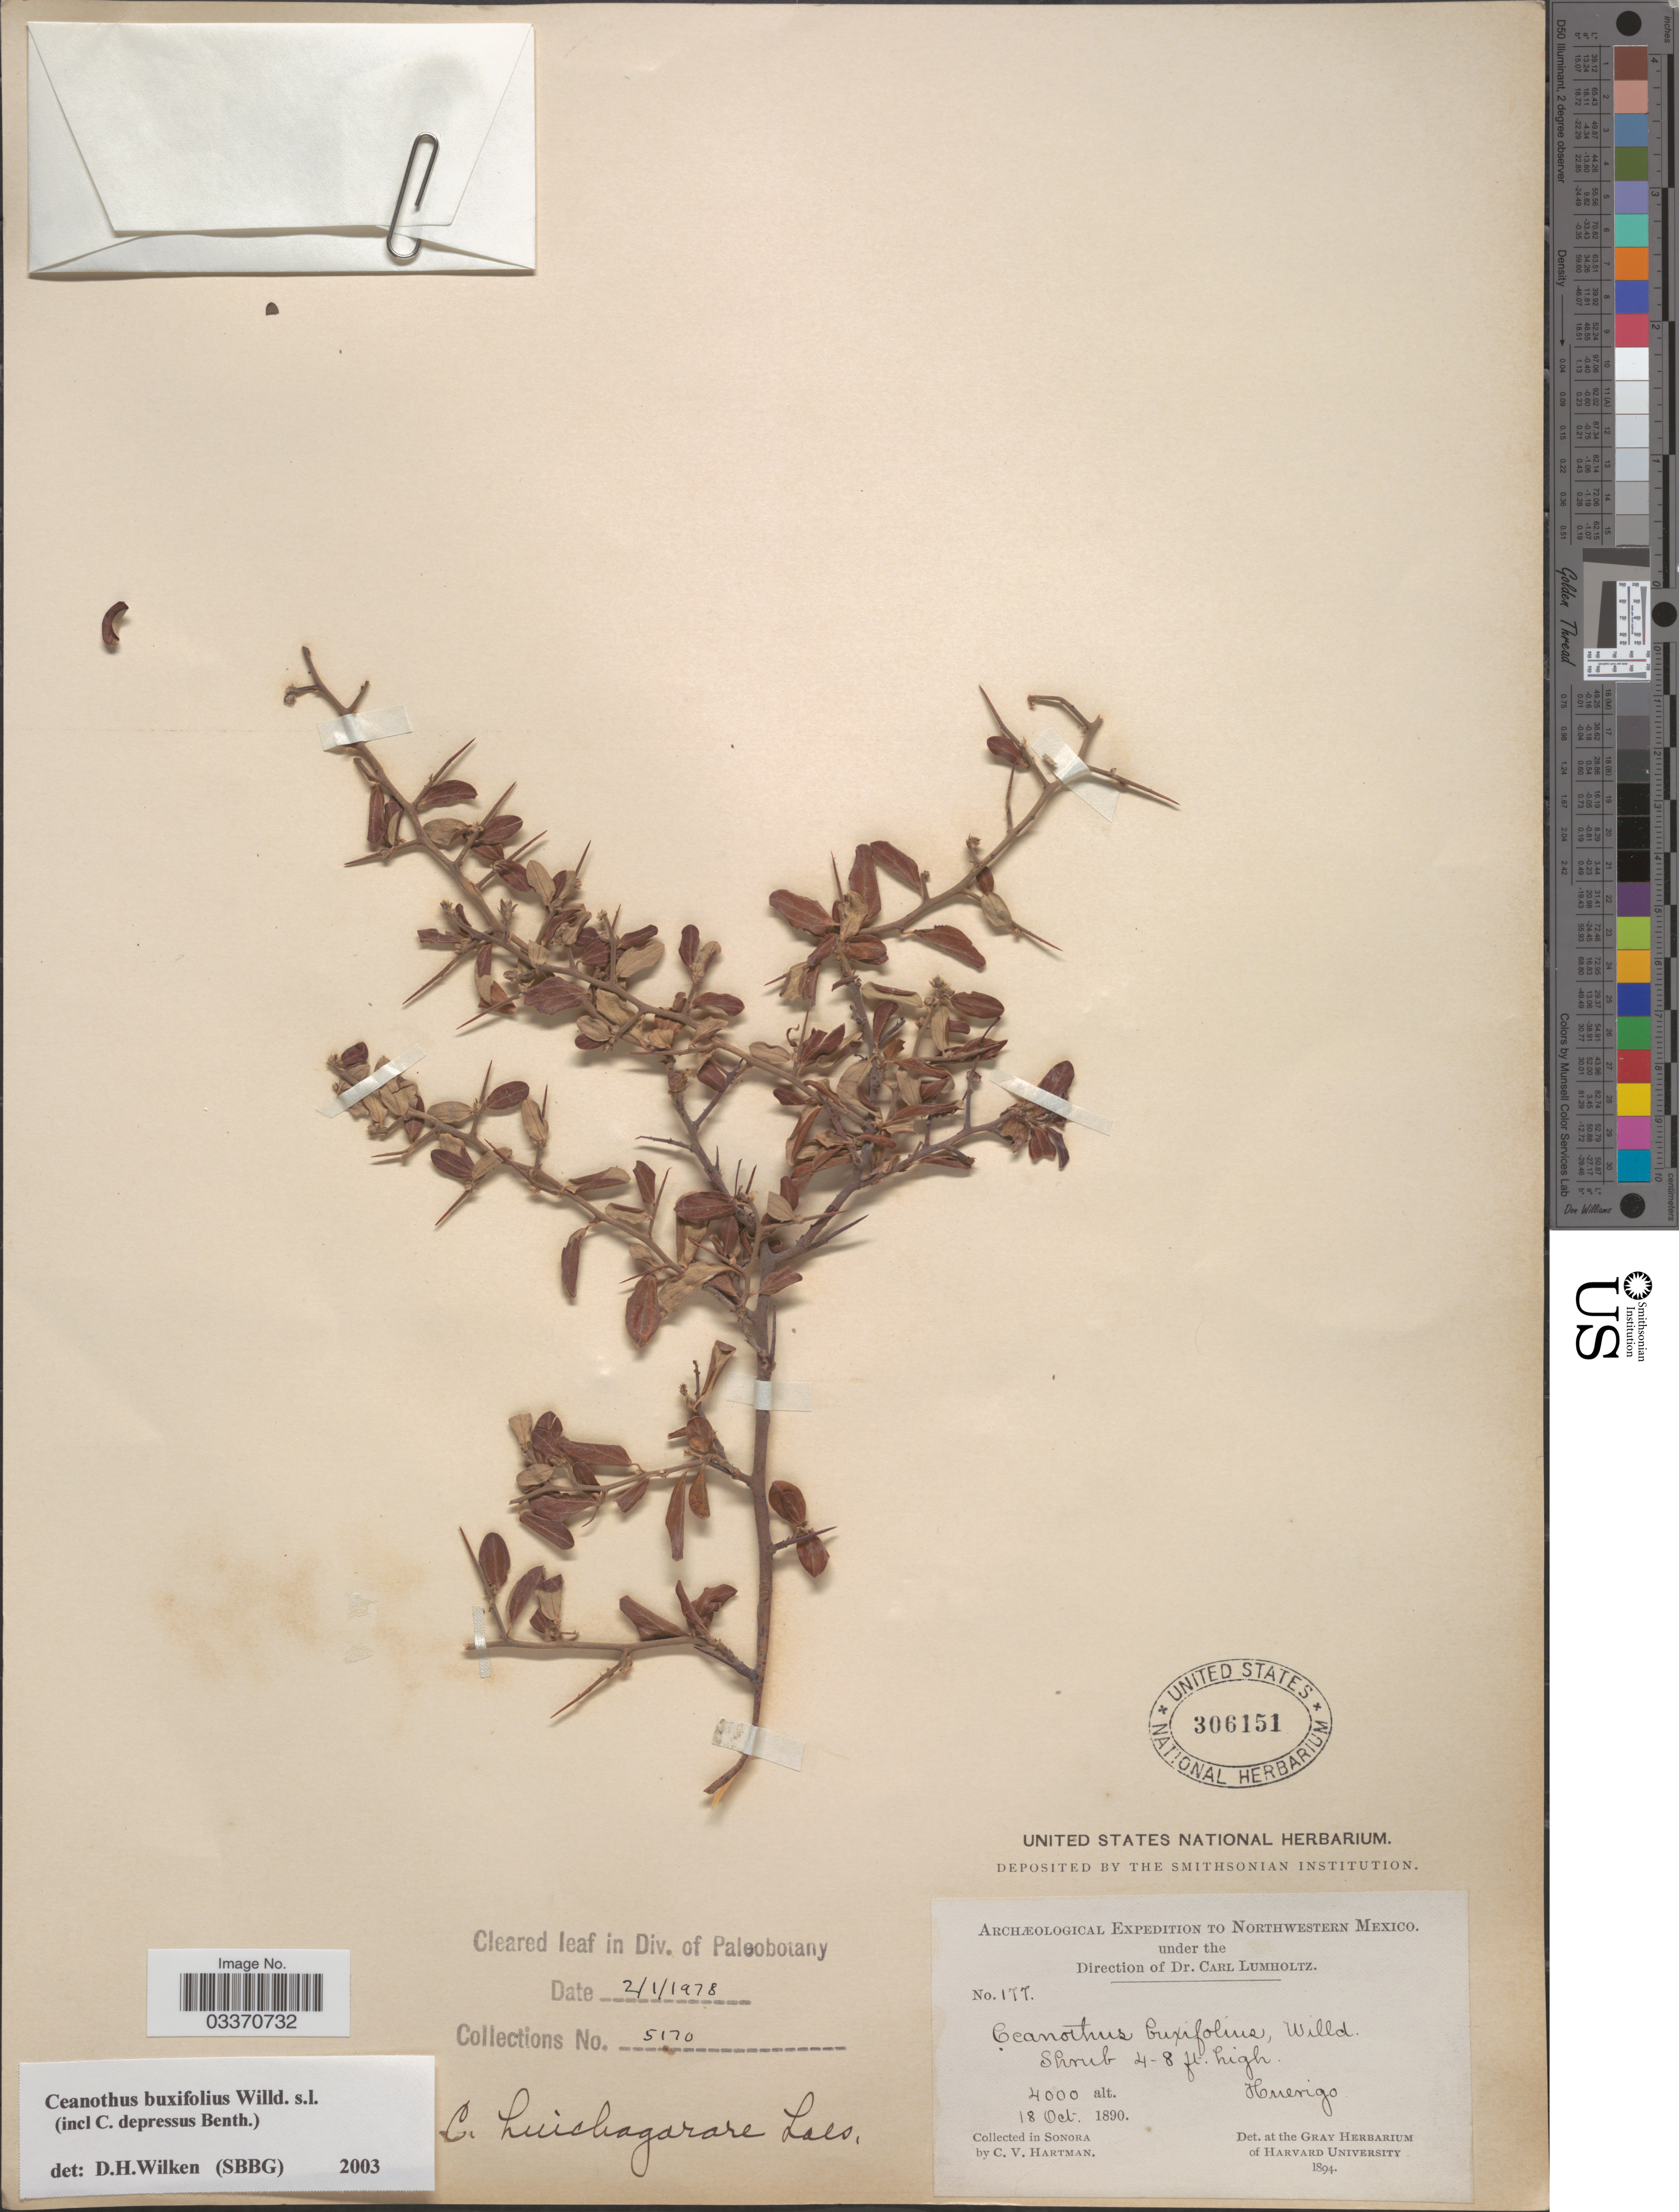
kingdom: Plantae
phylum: Tracheophyta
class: Magnoliopsida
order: Rosales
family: Rhamnaceae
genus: Ceanothus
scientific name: Ceanothus buxifolius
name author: Willd. ex Roem. & Schult.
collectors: C. V. Hartman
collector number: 177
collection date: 1890-10-18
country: Mexico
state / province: Sonora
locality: Huerigo. Northwestern Mexico.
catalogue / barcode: US 306151